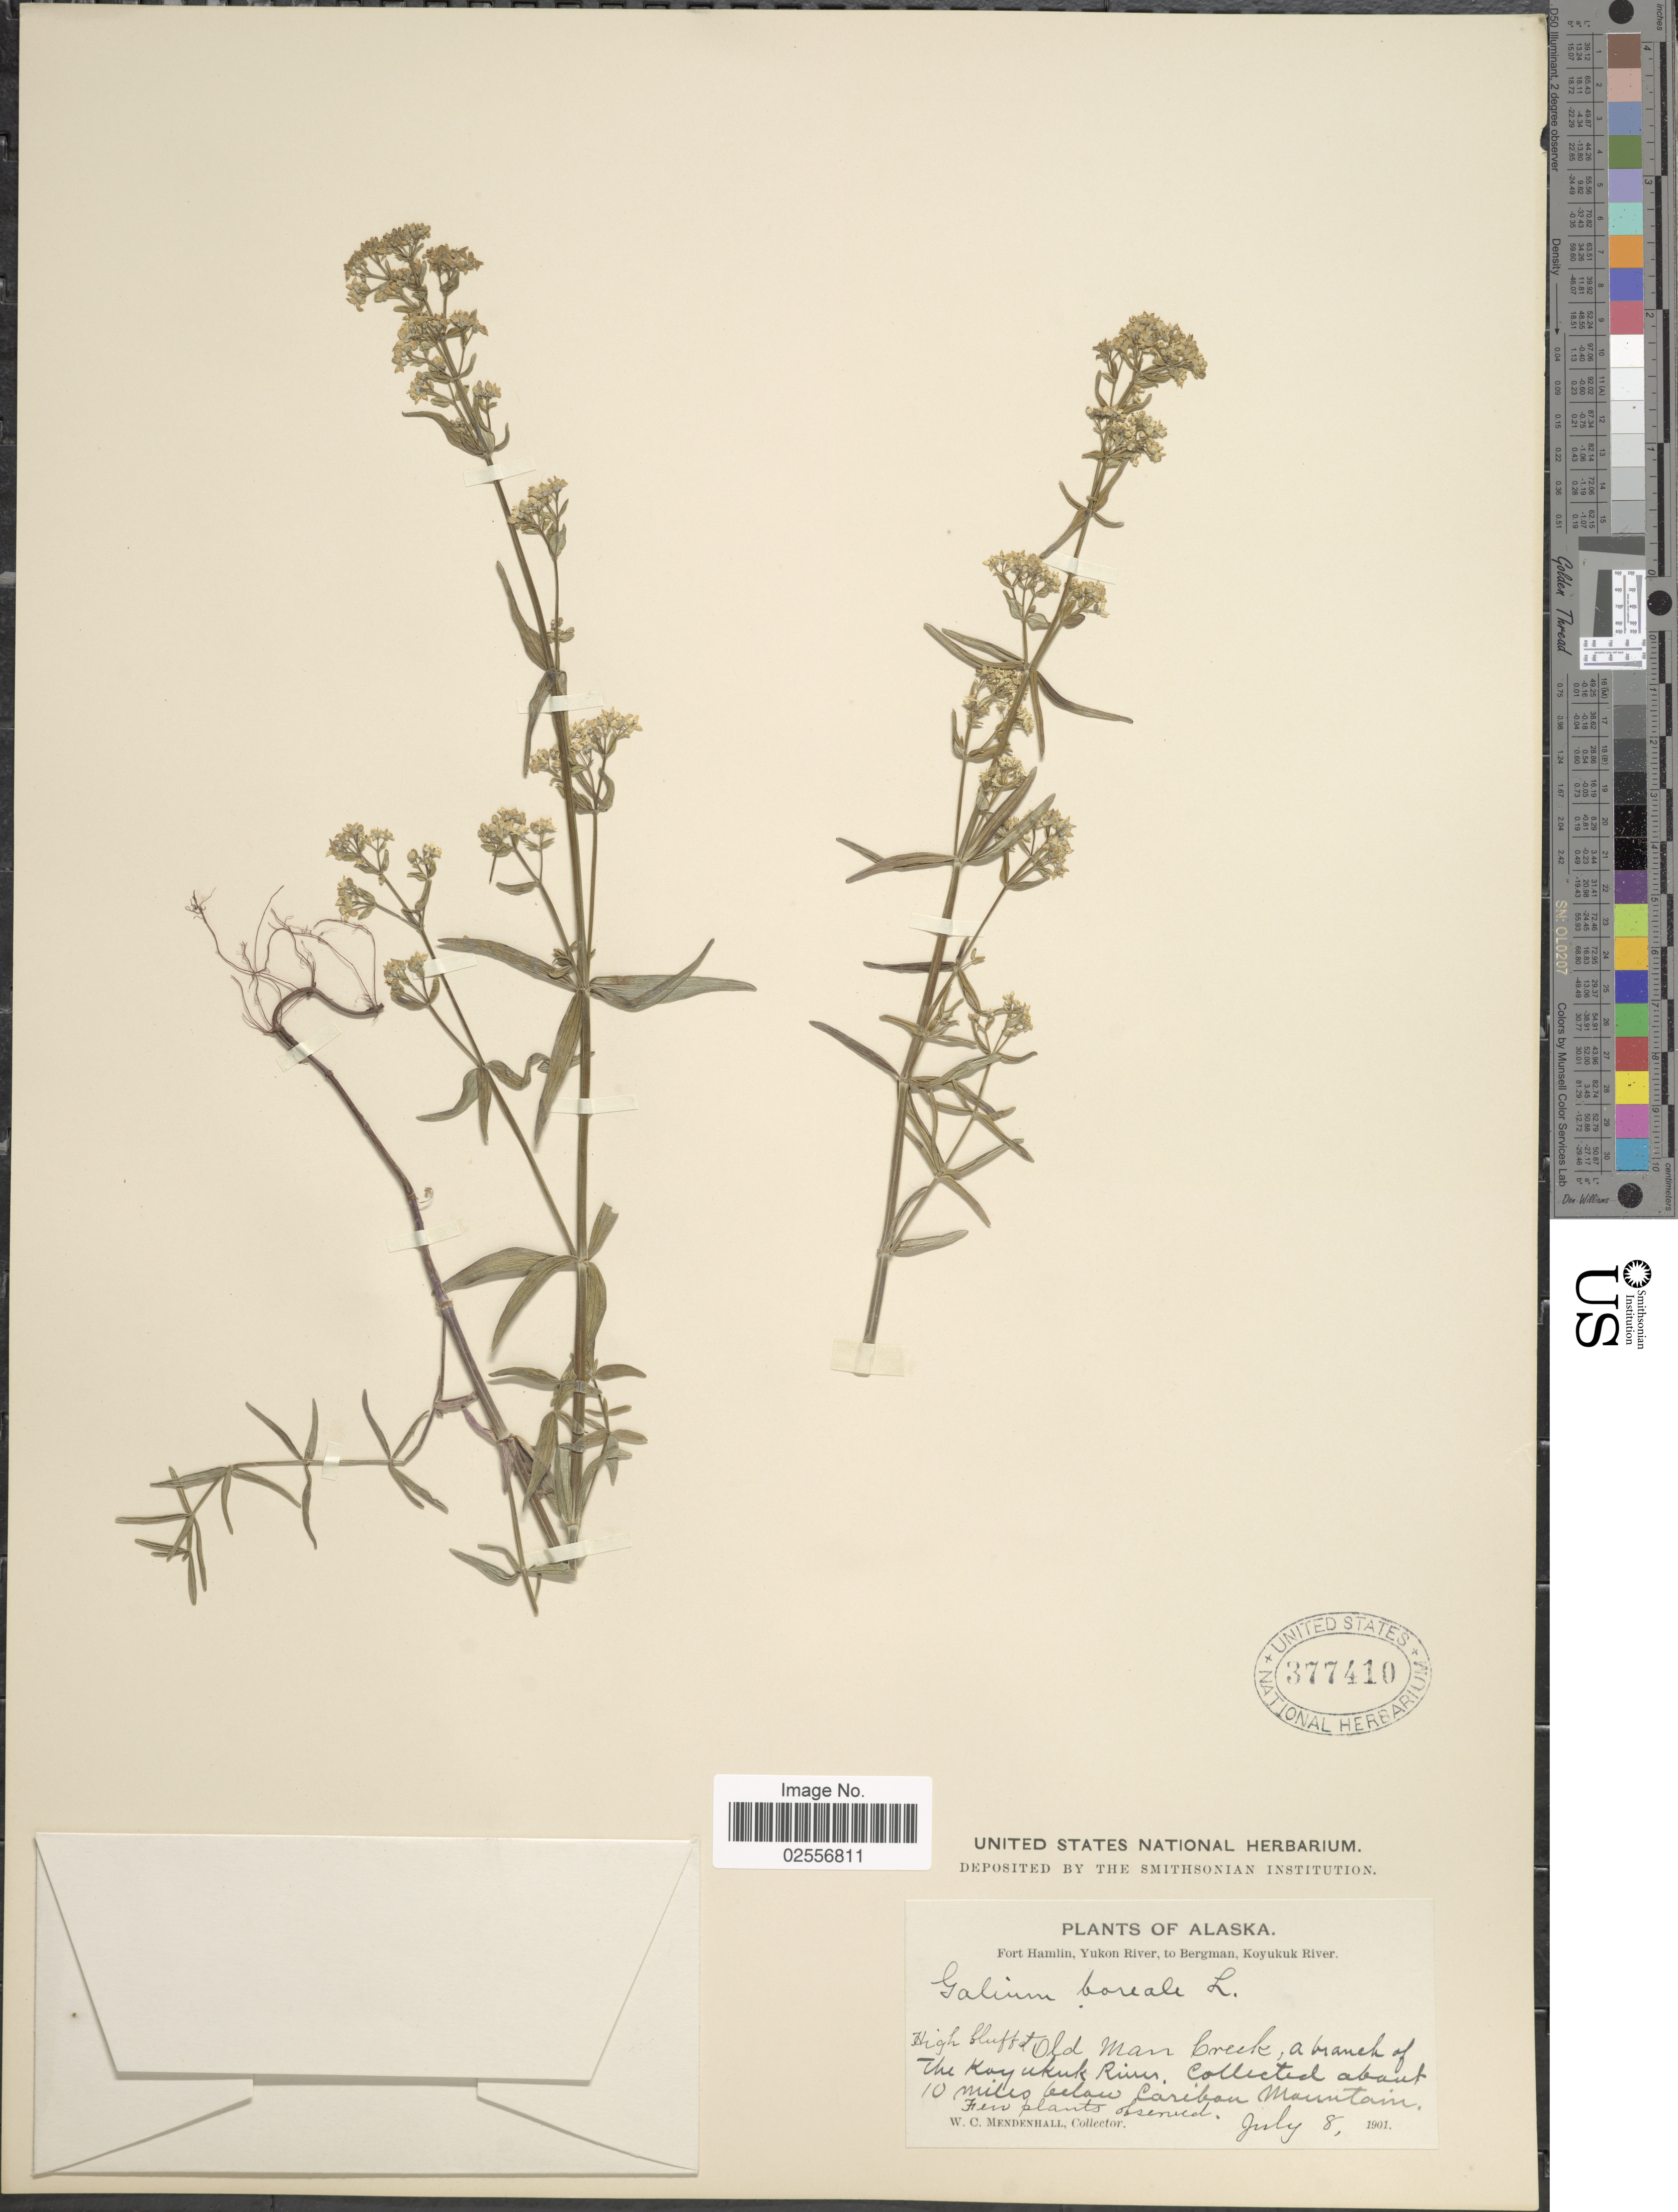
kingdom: Plantae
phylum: Tracheophyta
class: Magnoliopsida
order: Gentianales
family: Rubiaceae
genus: Galium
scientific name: Galium boreale L.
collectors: W. Mendenhall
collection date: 1901-07-08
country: United States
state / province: Alaska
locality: Fort Hamlin, Yukon River, to Bergman, Koyukuk River. Old Man Creek, a branch of The Koyukuk River. About 10 miles below Caribou Mountain.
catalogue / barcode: US 377410